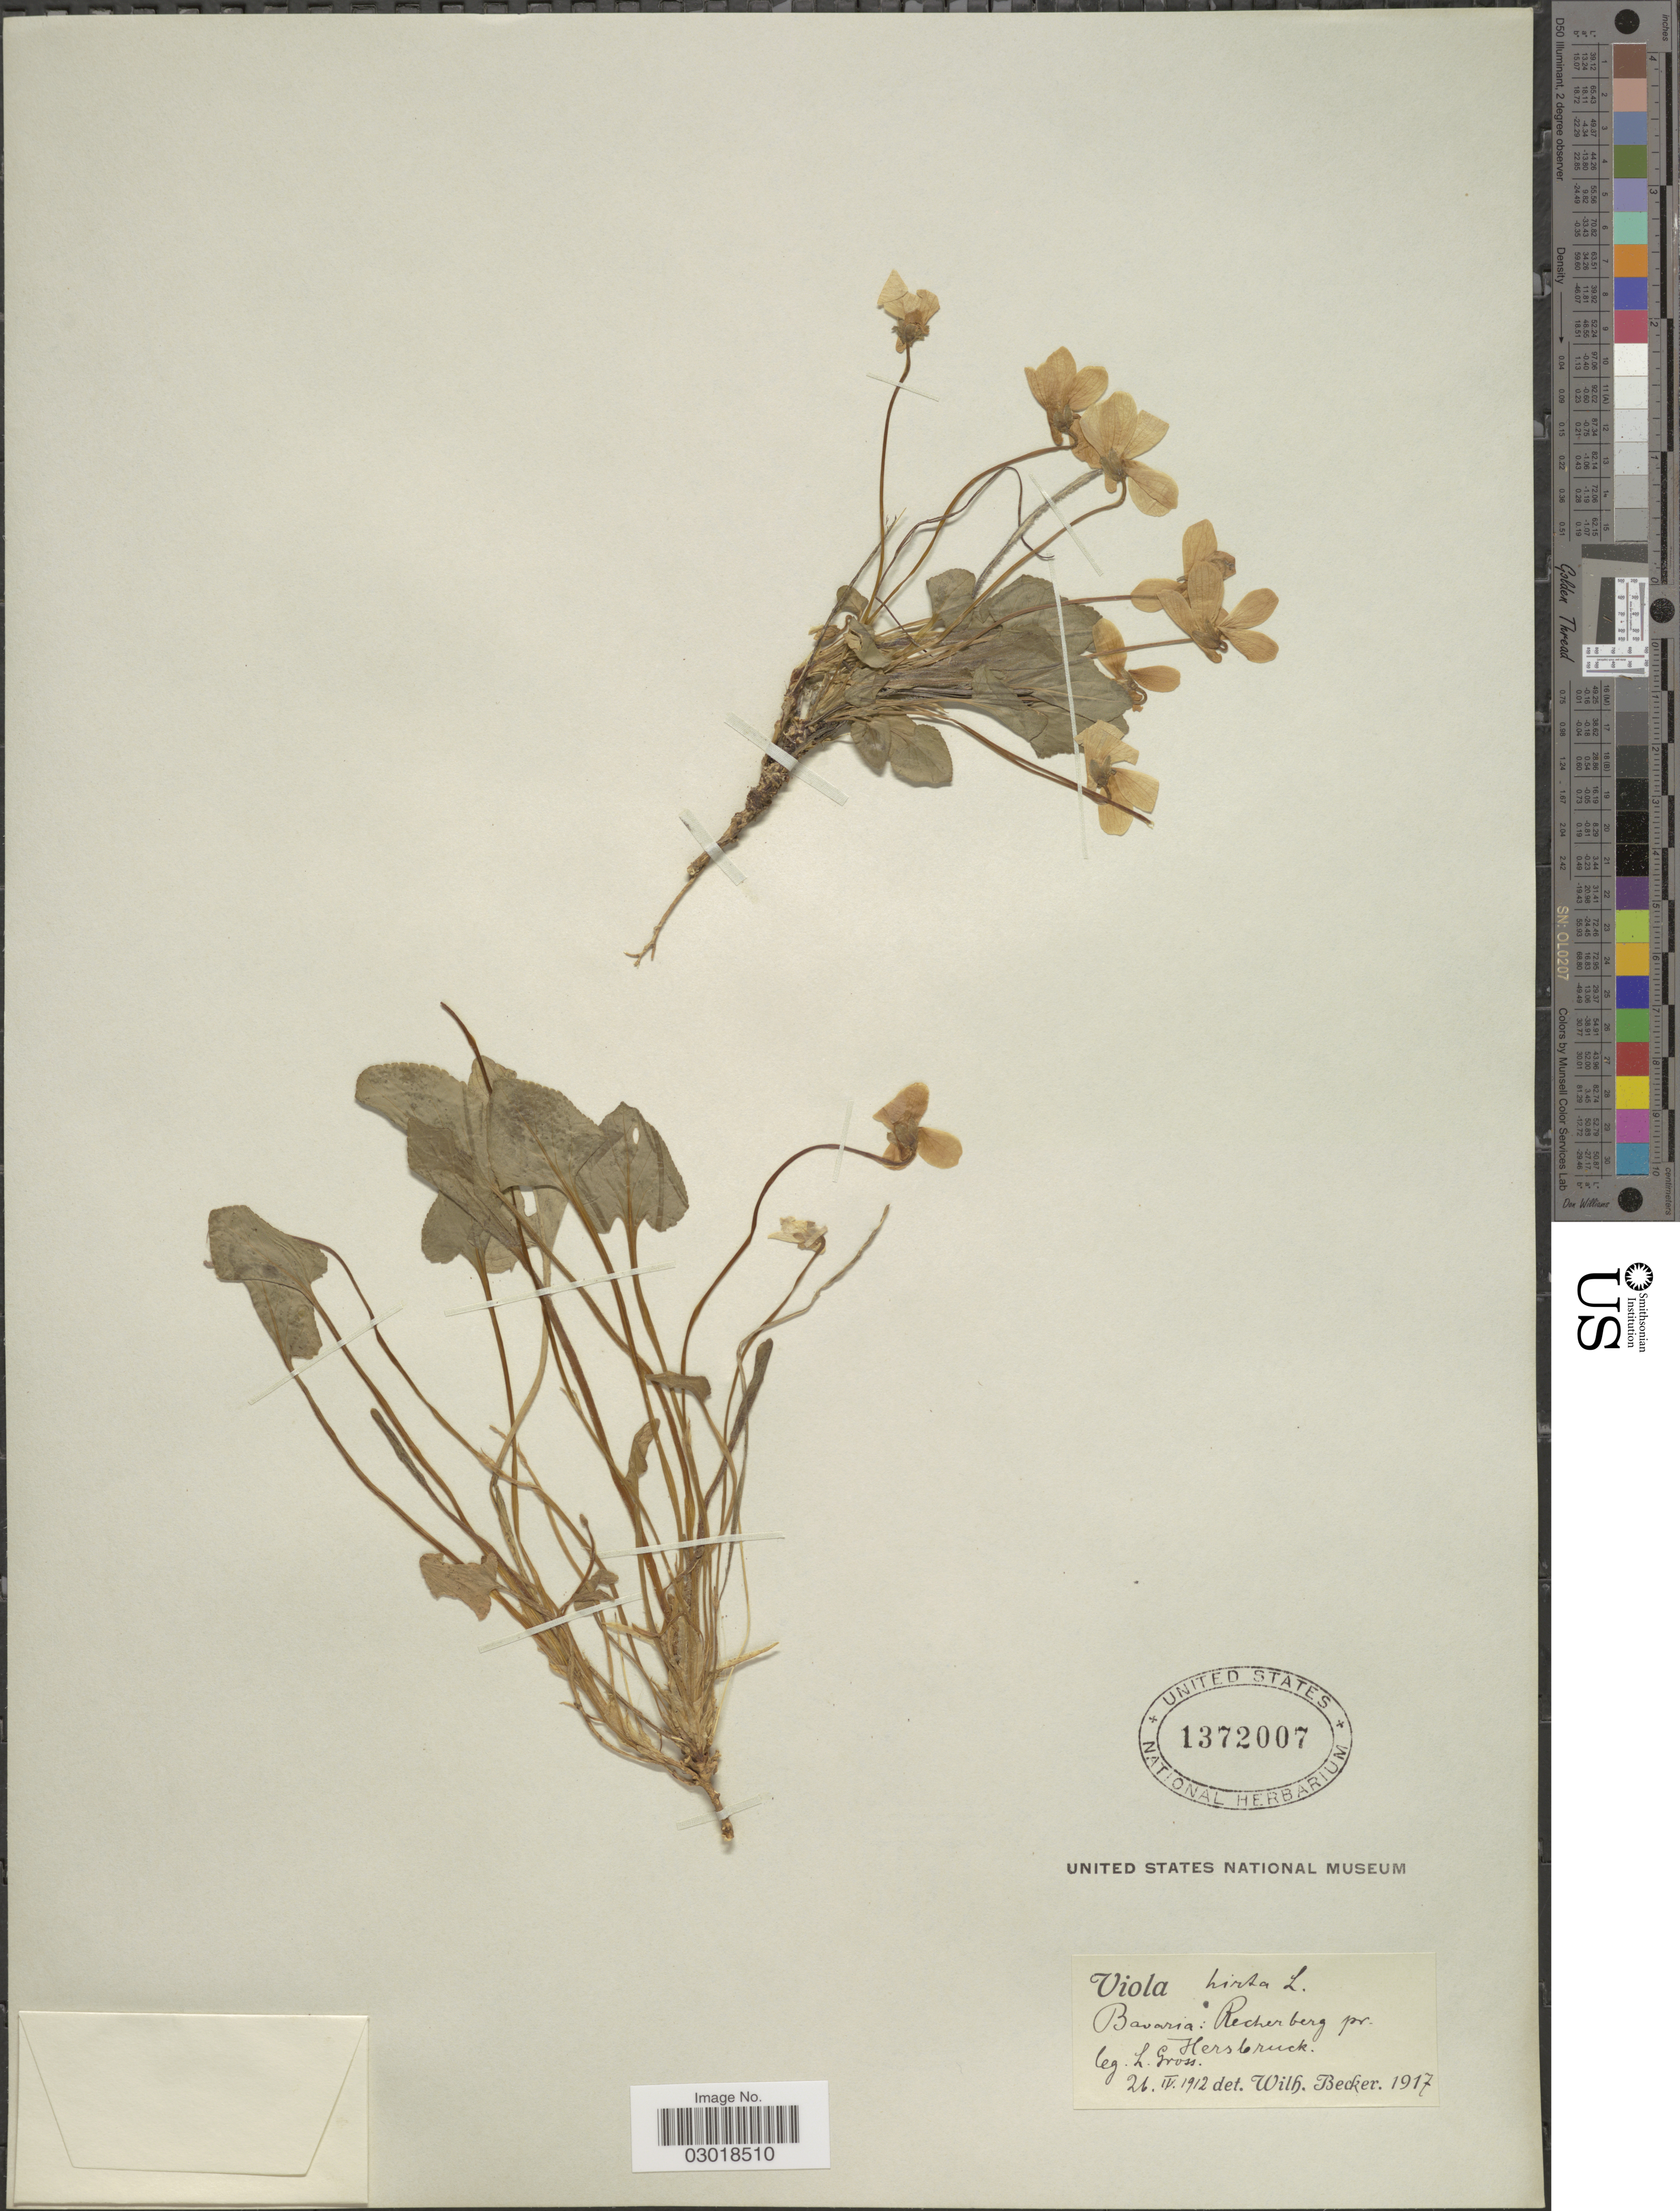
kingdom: Plantae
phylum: Tracheophyta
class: Magnoliopsida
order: Malpighiales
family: Violaceae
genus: Viola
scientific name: Viola hirta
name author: L.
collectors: L. Gross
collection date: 1912-04-26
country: Germany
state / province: Bayern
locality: Bavaria: Recherberg pr. Hersbruck.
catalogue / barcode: US 1372007